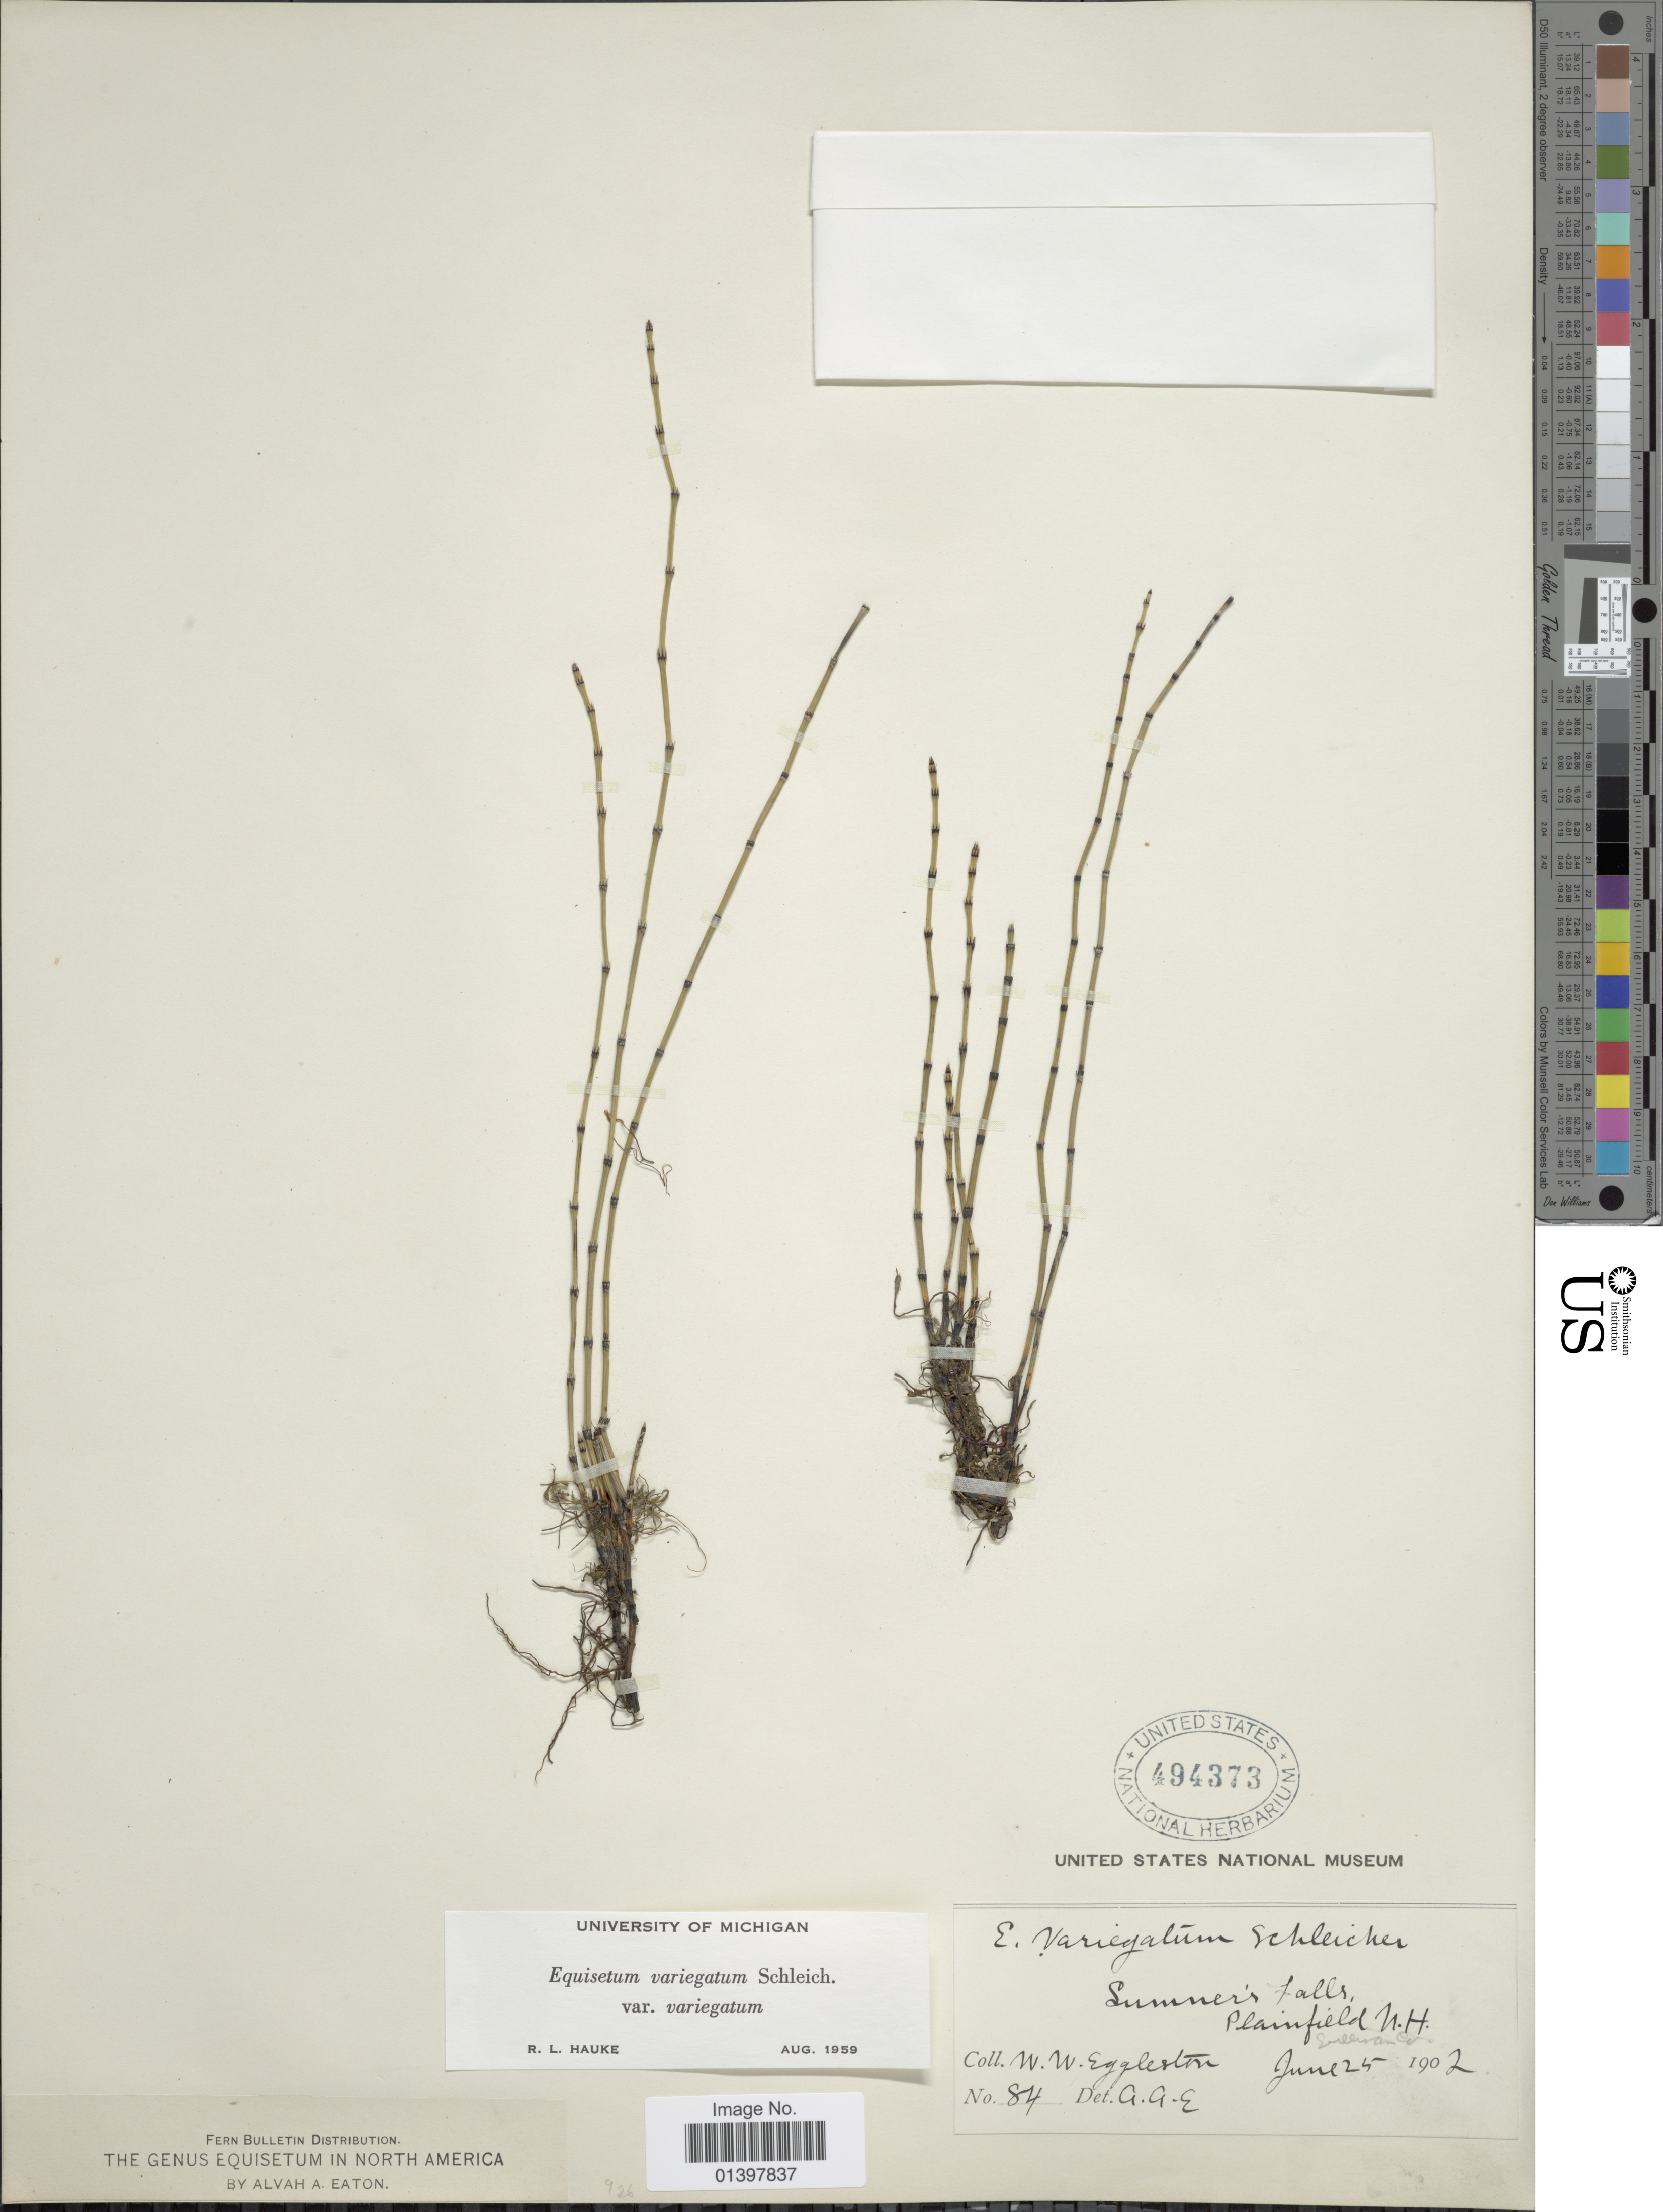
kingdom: Plantae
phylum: Tracheophyta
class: Polypodiopsida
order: Equisetales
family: Equisetaceae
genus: Equisetum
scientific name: Equisetum variegatum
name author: Schleich. ex F. Weber & D. Mohr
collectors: W. W. Eggleston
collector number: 84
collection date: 1902-06-25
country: United States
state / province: New Hampshire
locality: Summer's Falls, Plainfield N.H., Sullivan Co.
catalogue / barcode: US 494373